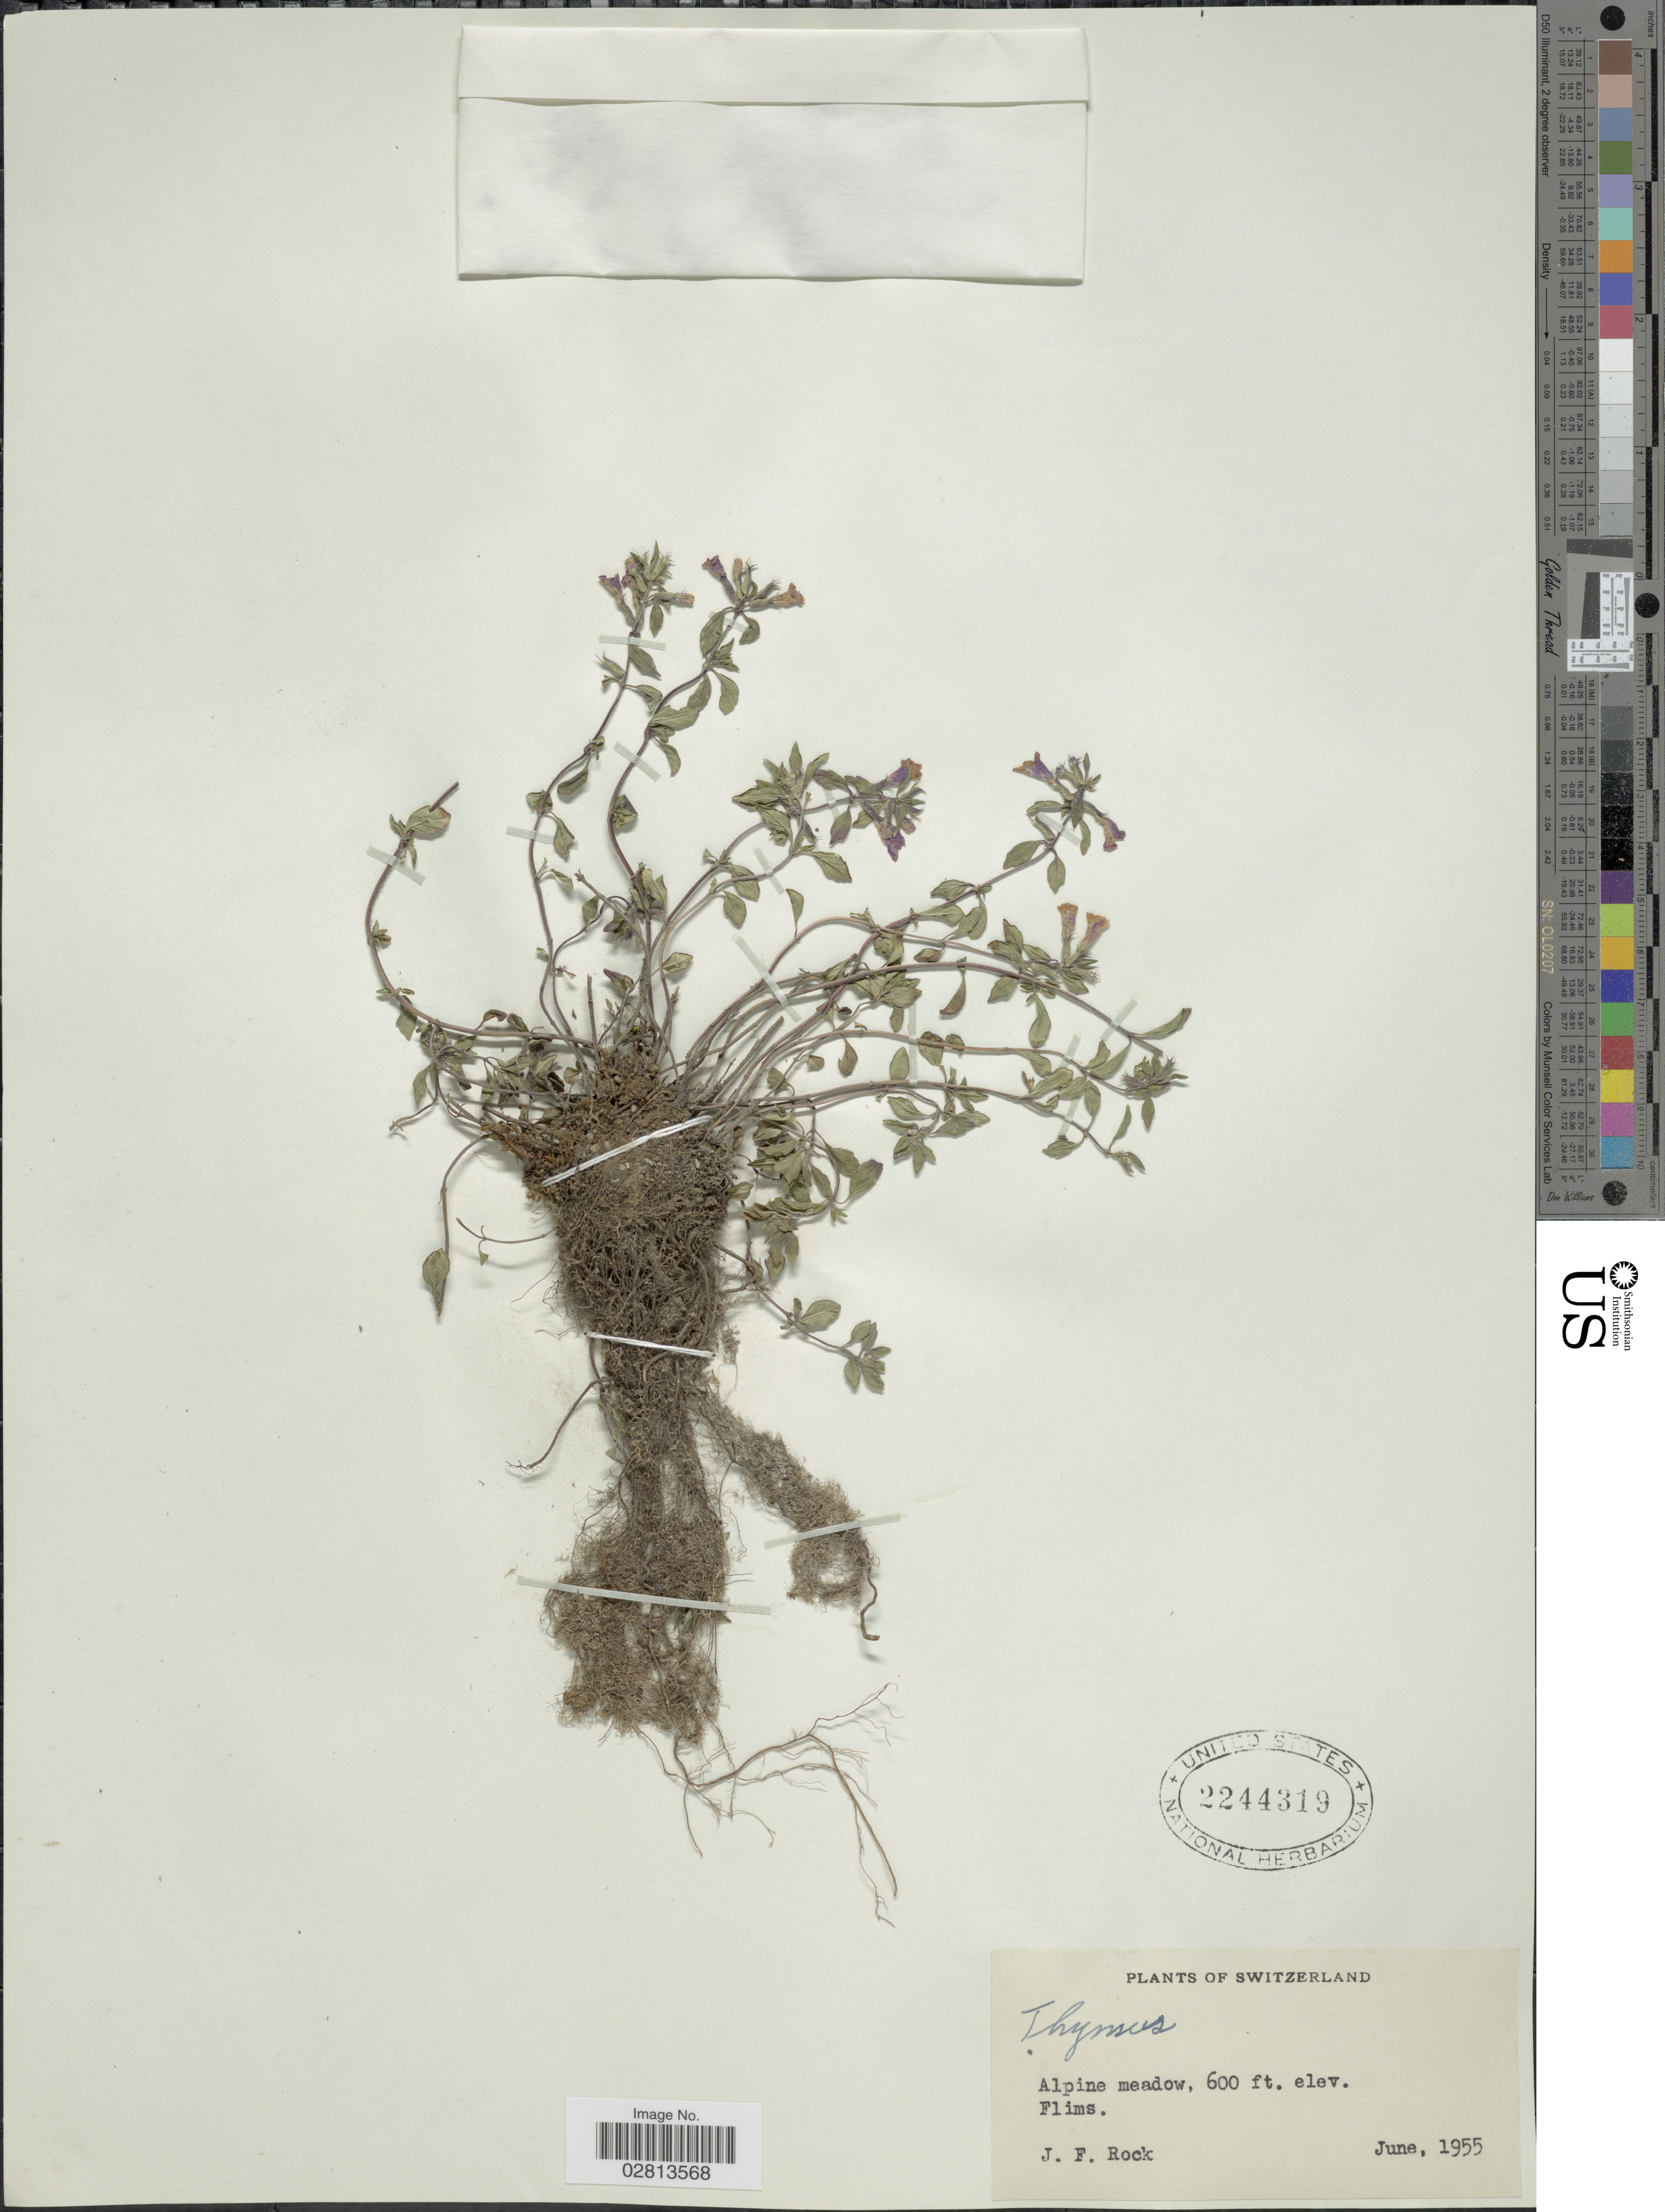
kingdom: Plantae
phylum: Tracheophyta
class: Magnoliopsida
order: Lamiales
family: Lamiaceae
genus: Thymus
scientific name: Thymus sp.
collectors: J. Rock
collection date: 1955-06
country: Switzerland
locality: Alpine meadow, Flims.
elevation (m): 183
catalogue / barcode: US 2244319